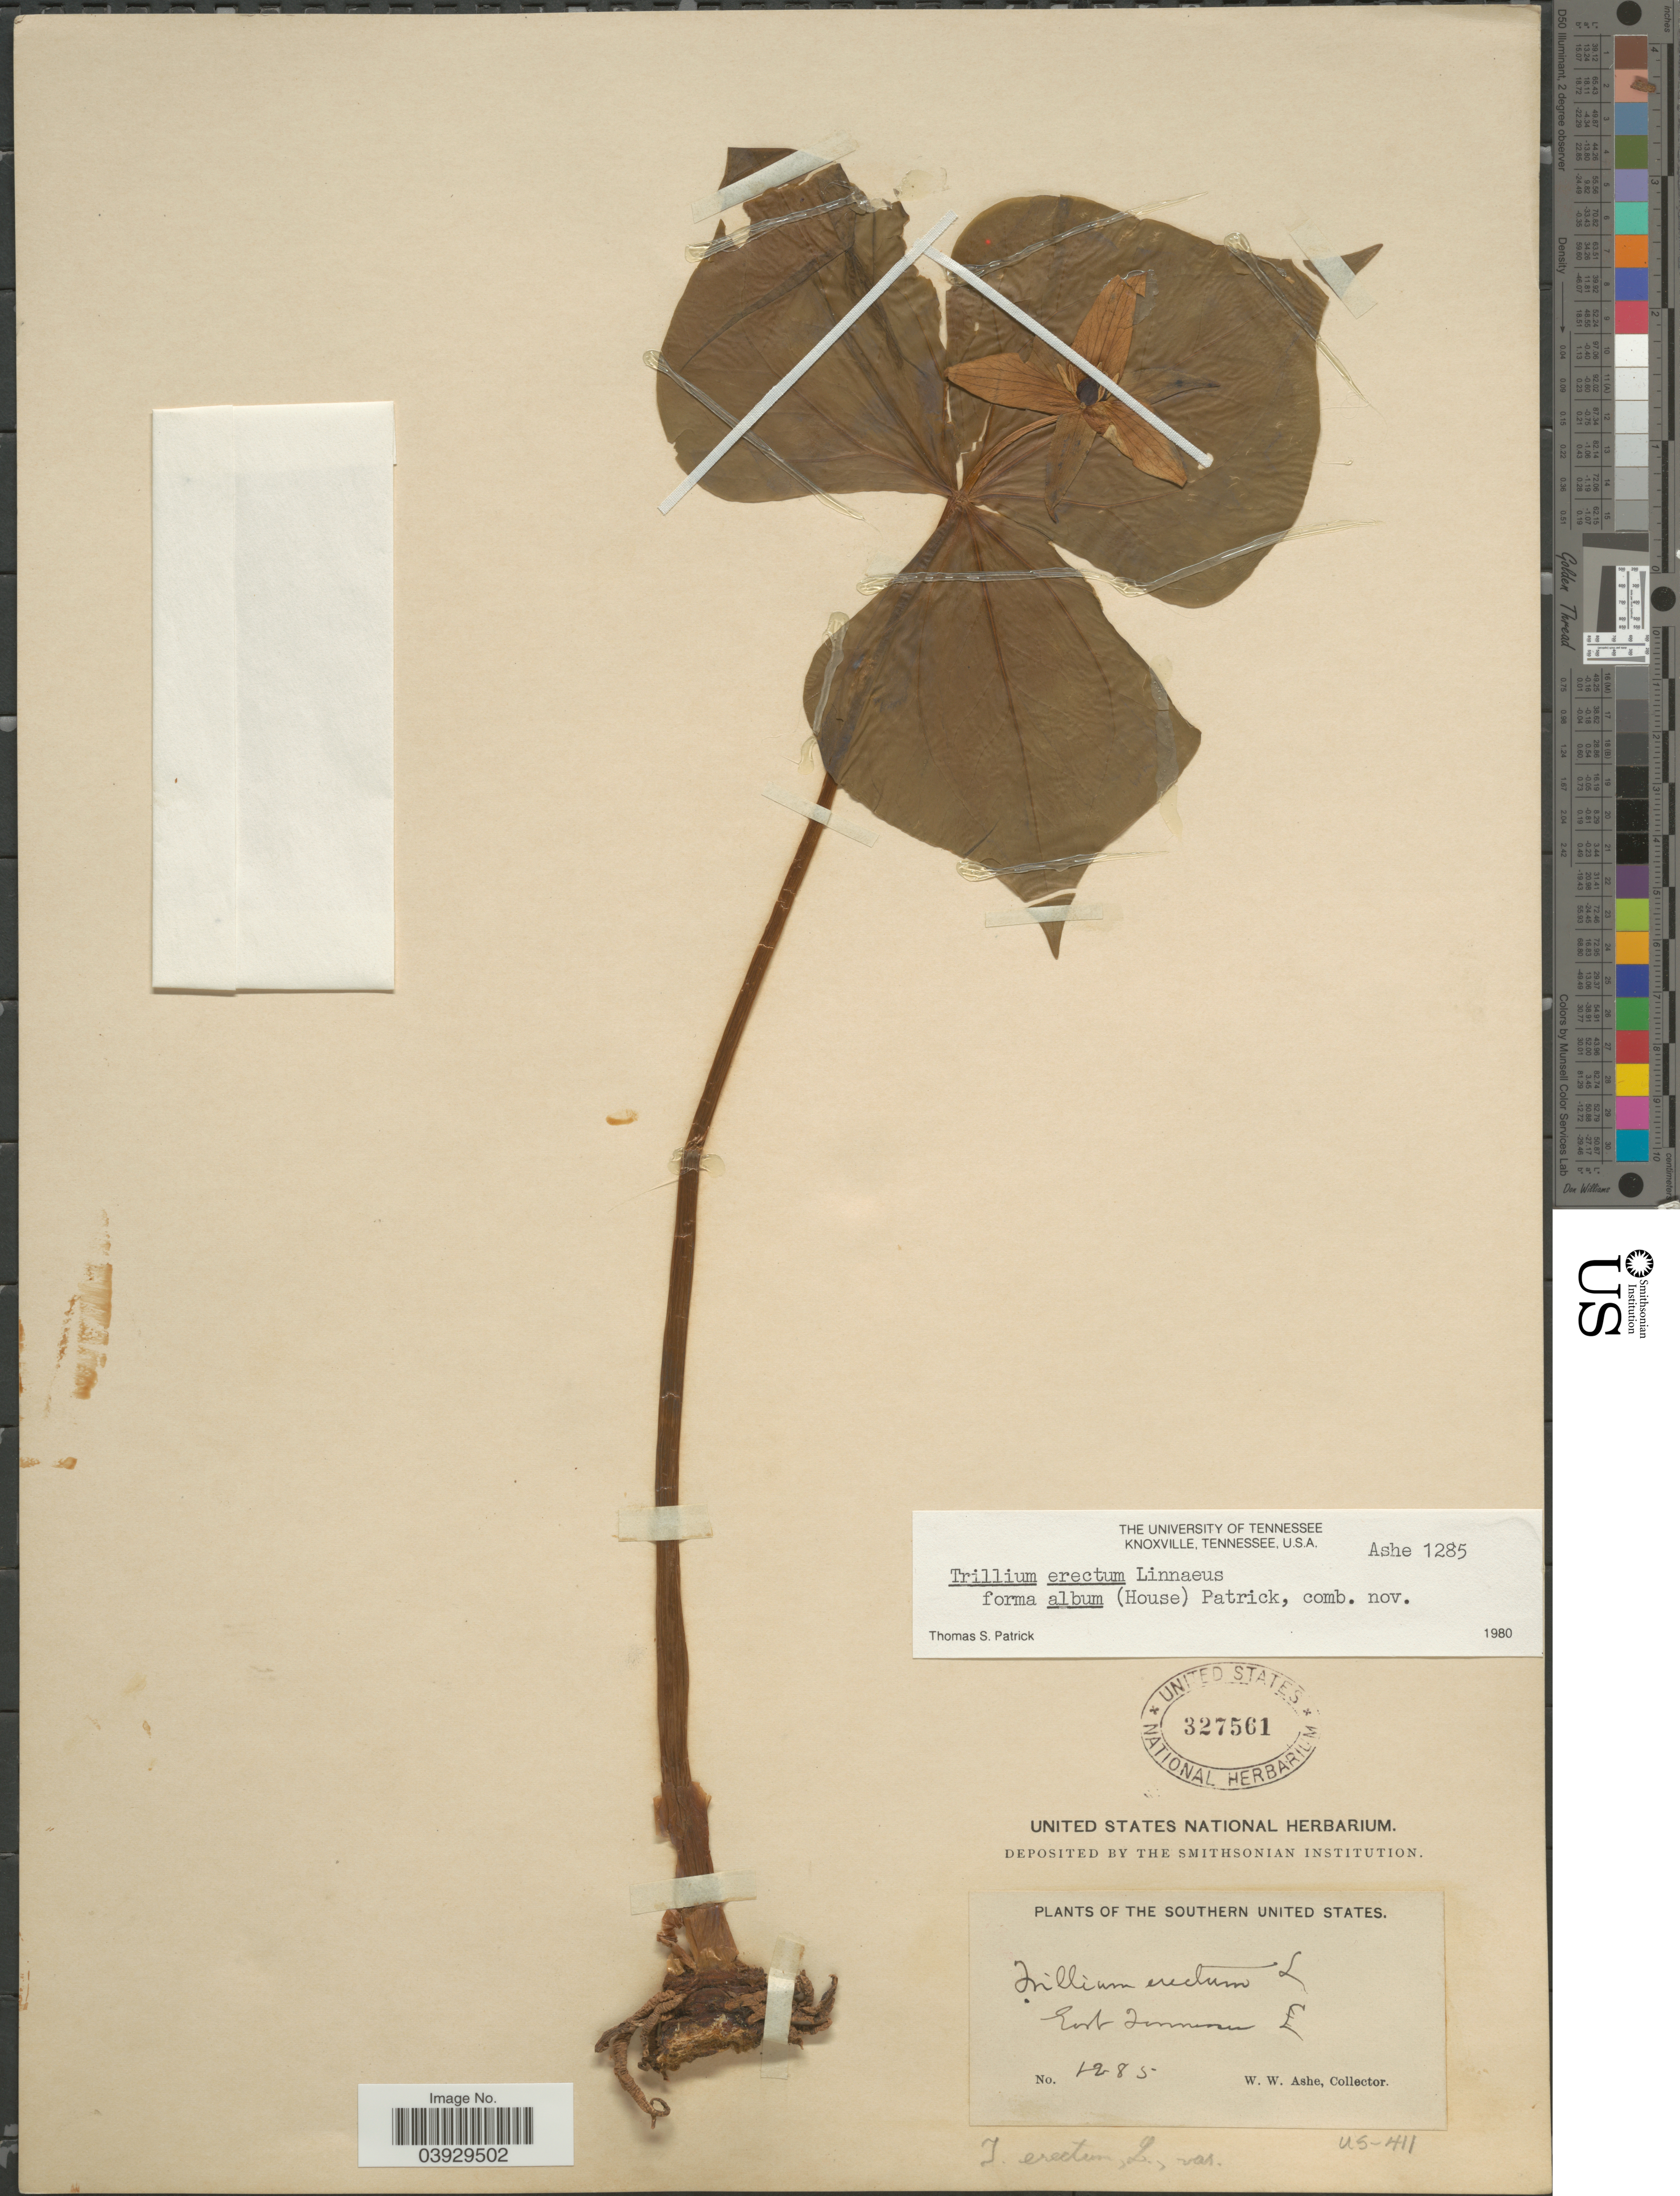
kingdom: Plantae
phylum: Tracheophyta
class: Liliopsida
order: Liliales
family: Melanthiaceae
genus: Trillium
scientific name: Trillium erectum var. album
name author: (Michx.) Pursh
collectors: W. W. Ashe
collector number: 1285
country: United States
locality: The Southern United States. East Tennessee [interpreted].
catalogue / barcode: US 327561